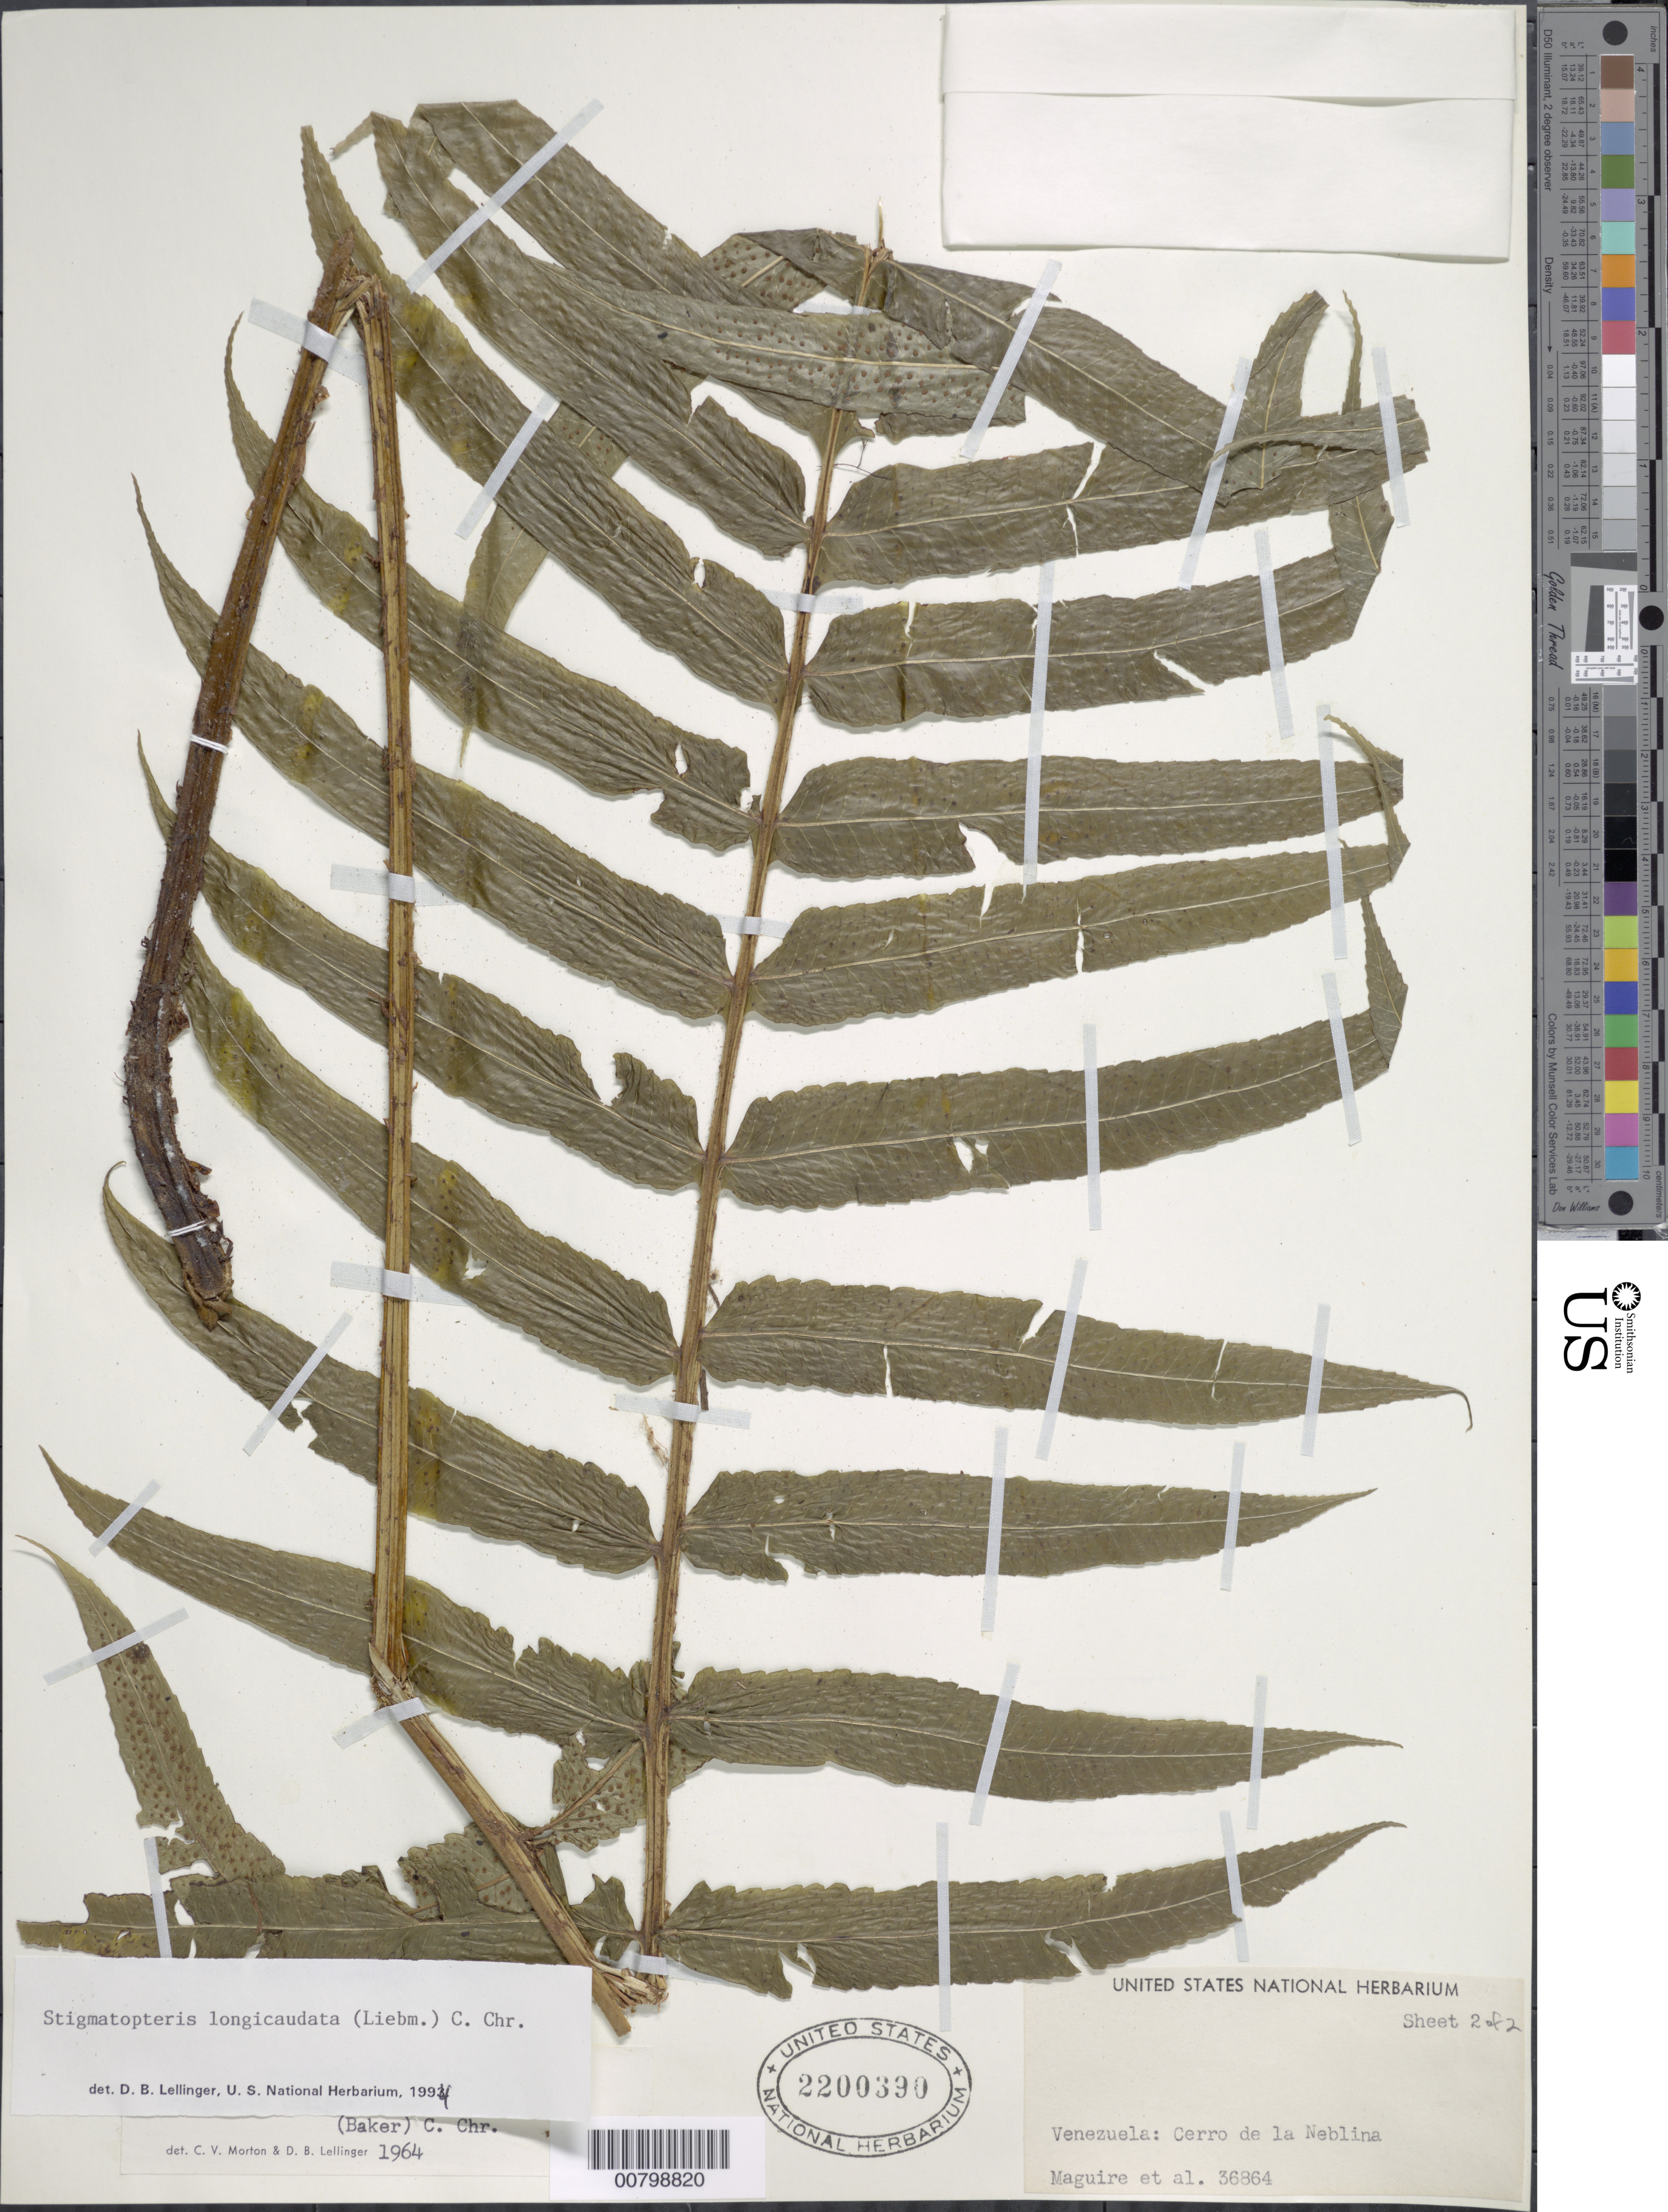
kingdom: Plantae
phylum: Tracheophyta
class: Polypodiopsida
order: Polypodiales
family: Dryopteridaceae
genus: Stigmatopteris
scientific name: Stigmatopteris longicaudata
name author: (Leibm.) C. Chr.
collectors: Maguire, -- & et al.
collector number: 36864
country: Venezuela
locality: Cerro de la Neblina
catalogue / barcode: US 2200390